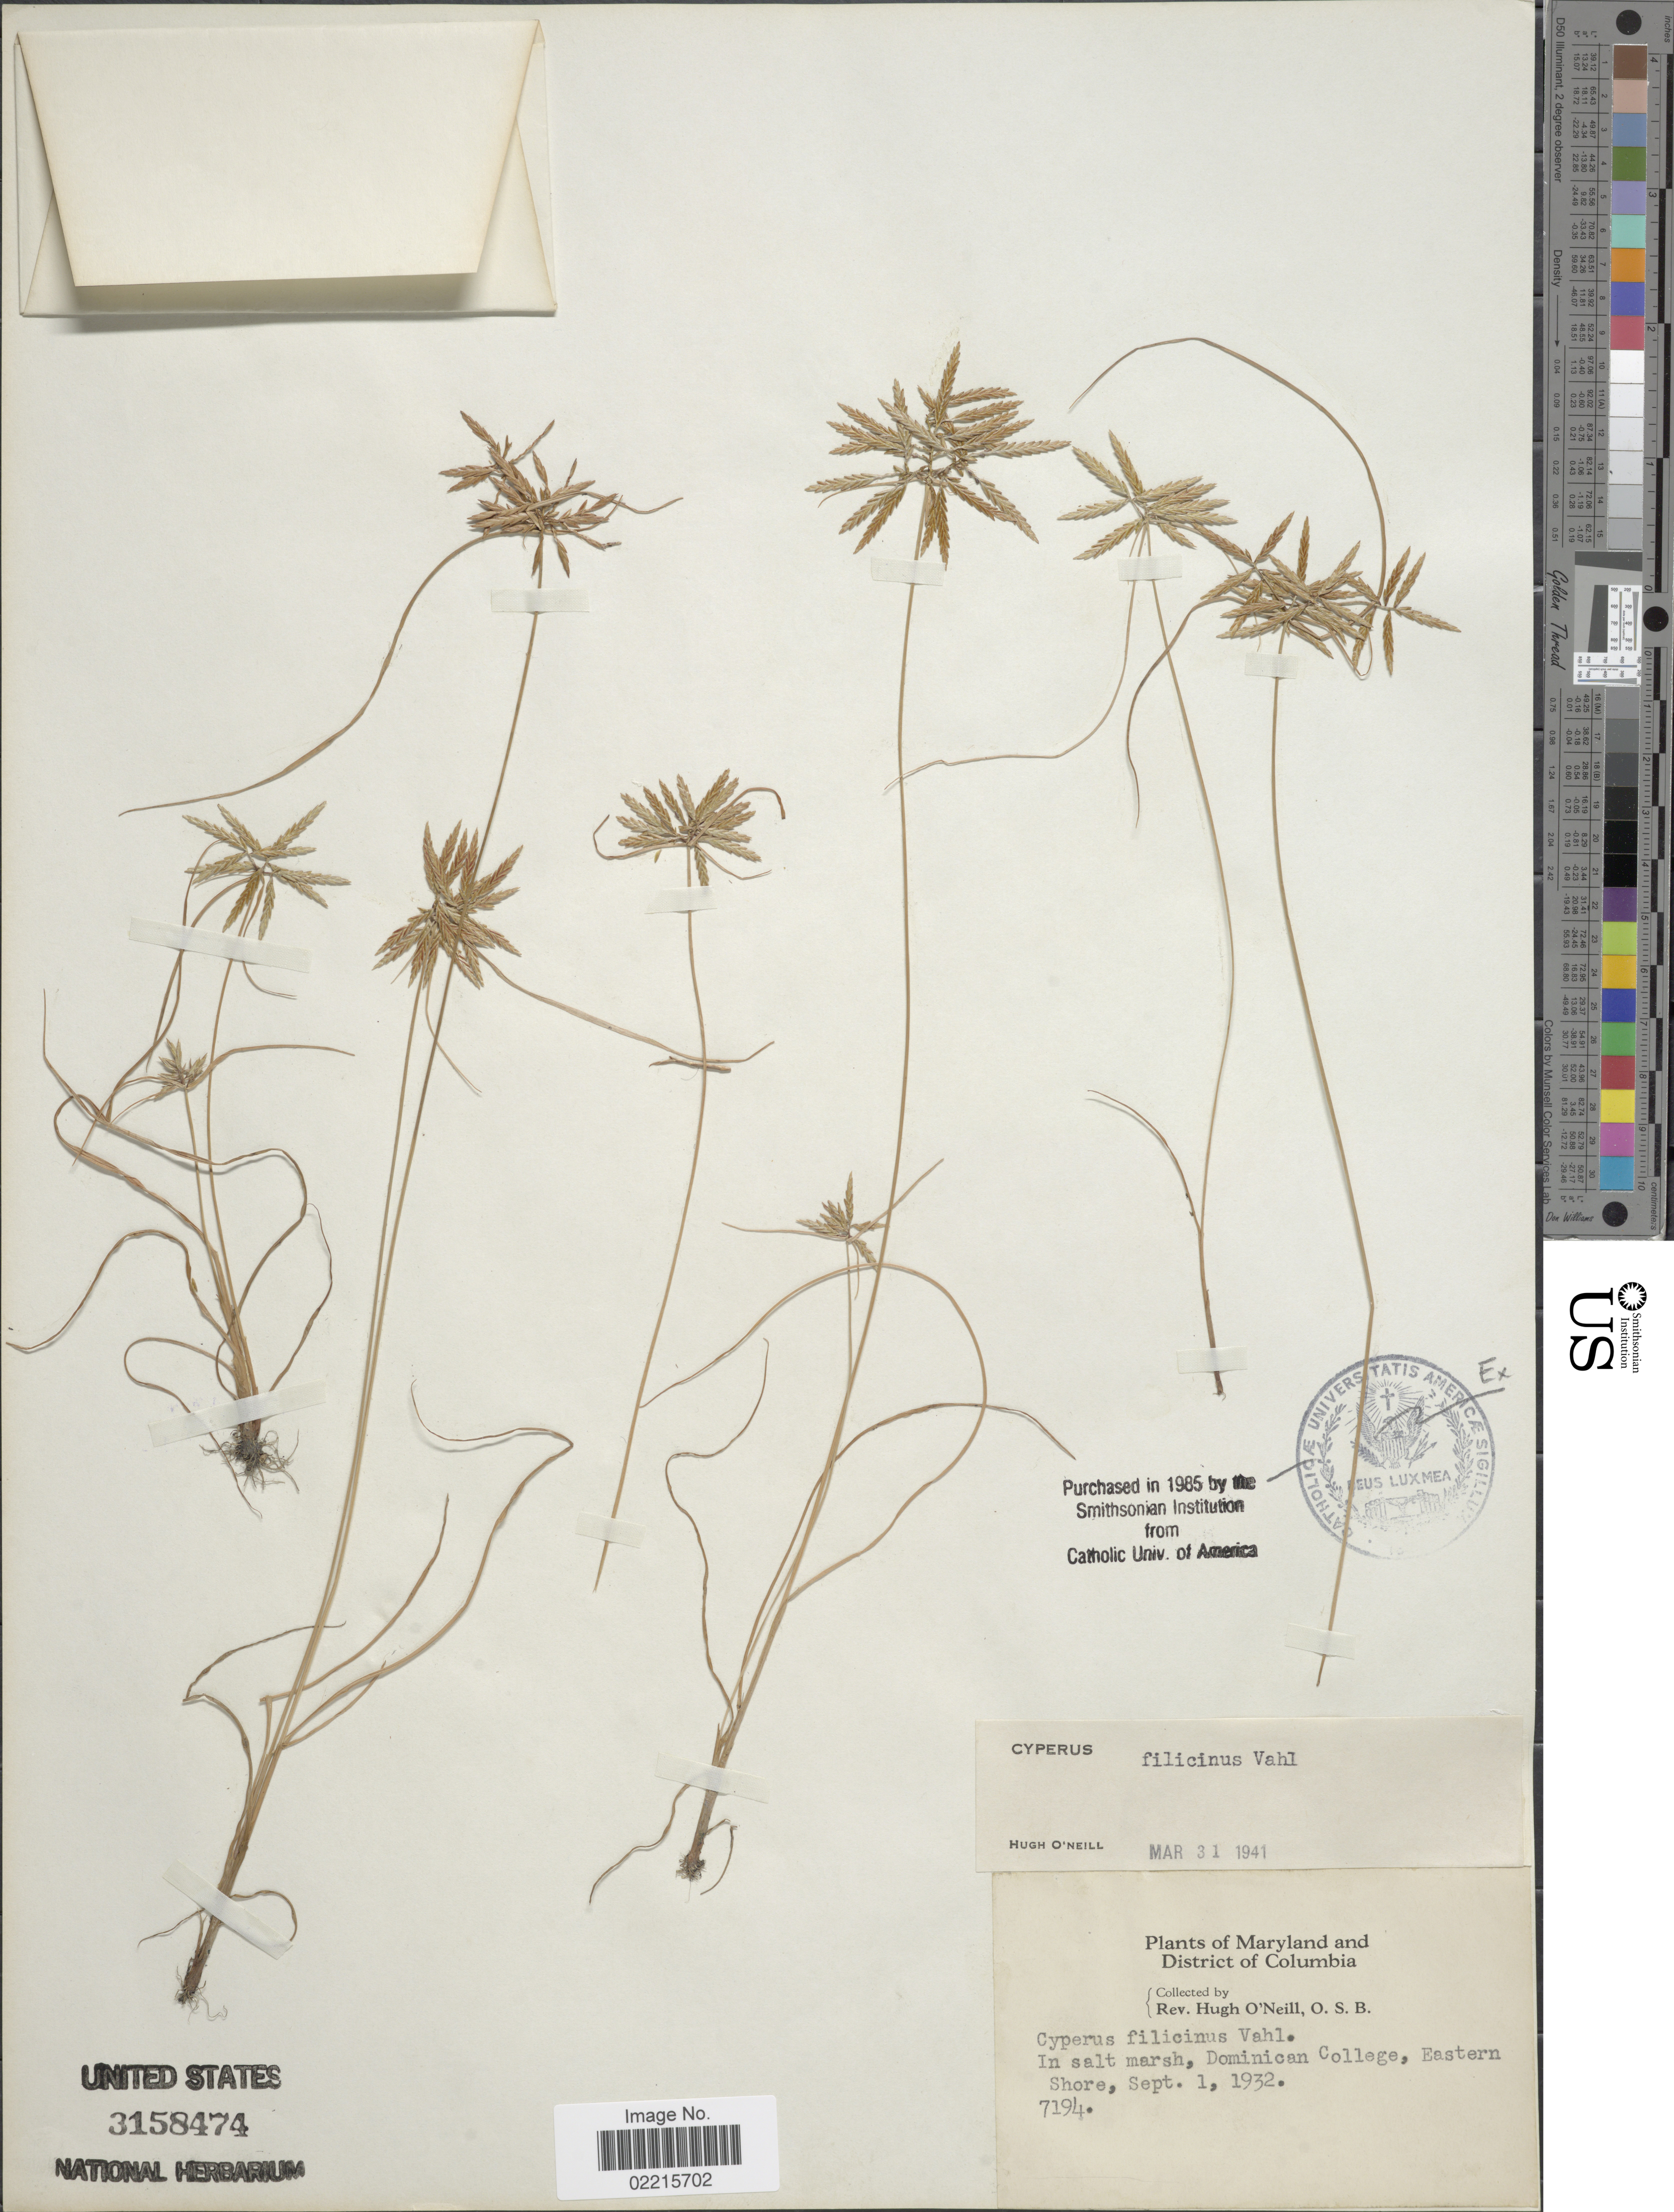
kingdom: Plantae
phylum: Tracheophyta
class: Liliopsida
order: Poales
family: Cyperaceae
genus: Cyperus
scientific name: Cyperus filicinus Vahl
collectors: H. O'Neill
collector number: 7194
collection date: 1932-09-01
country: United States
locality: Maryland and District of Columbia, Dominican College, Eastern Shore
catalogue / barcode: US 3158474